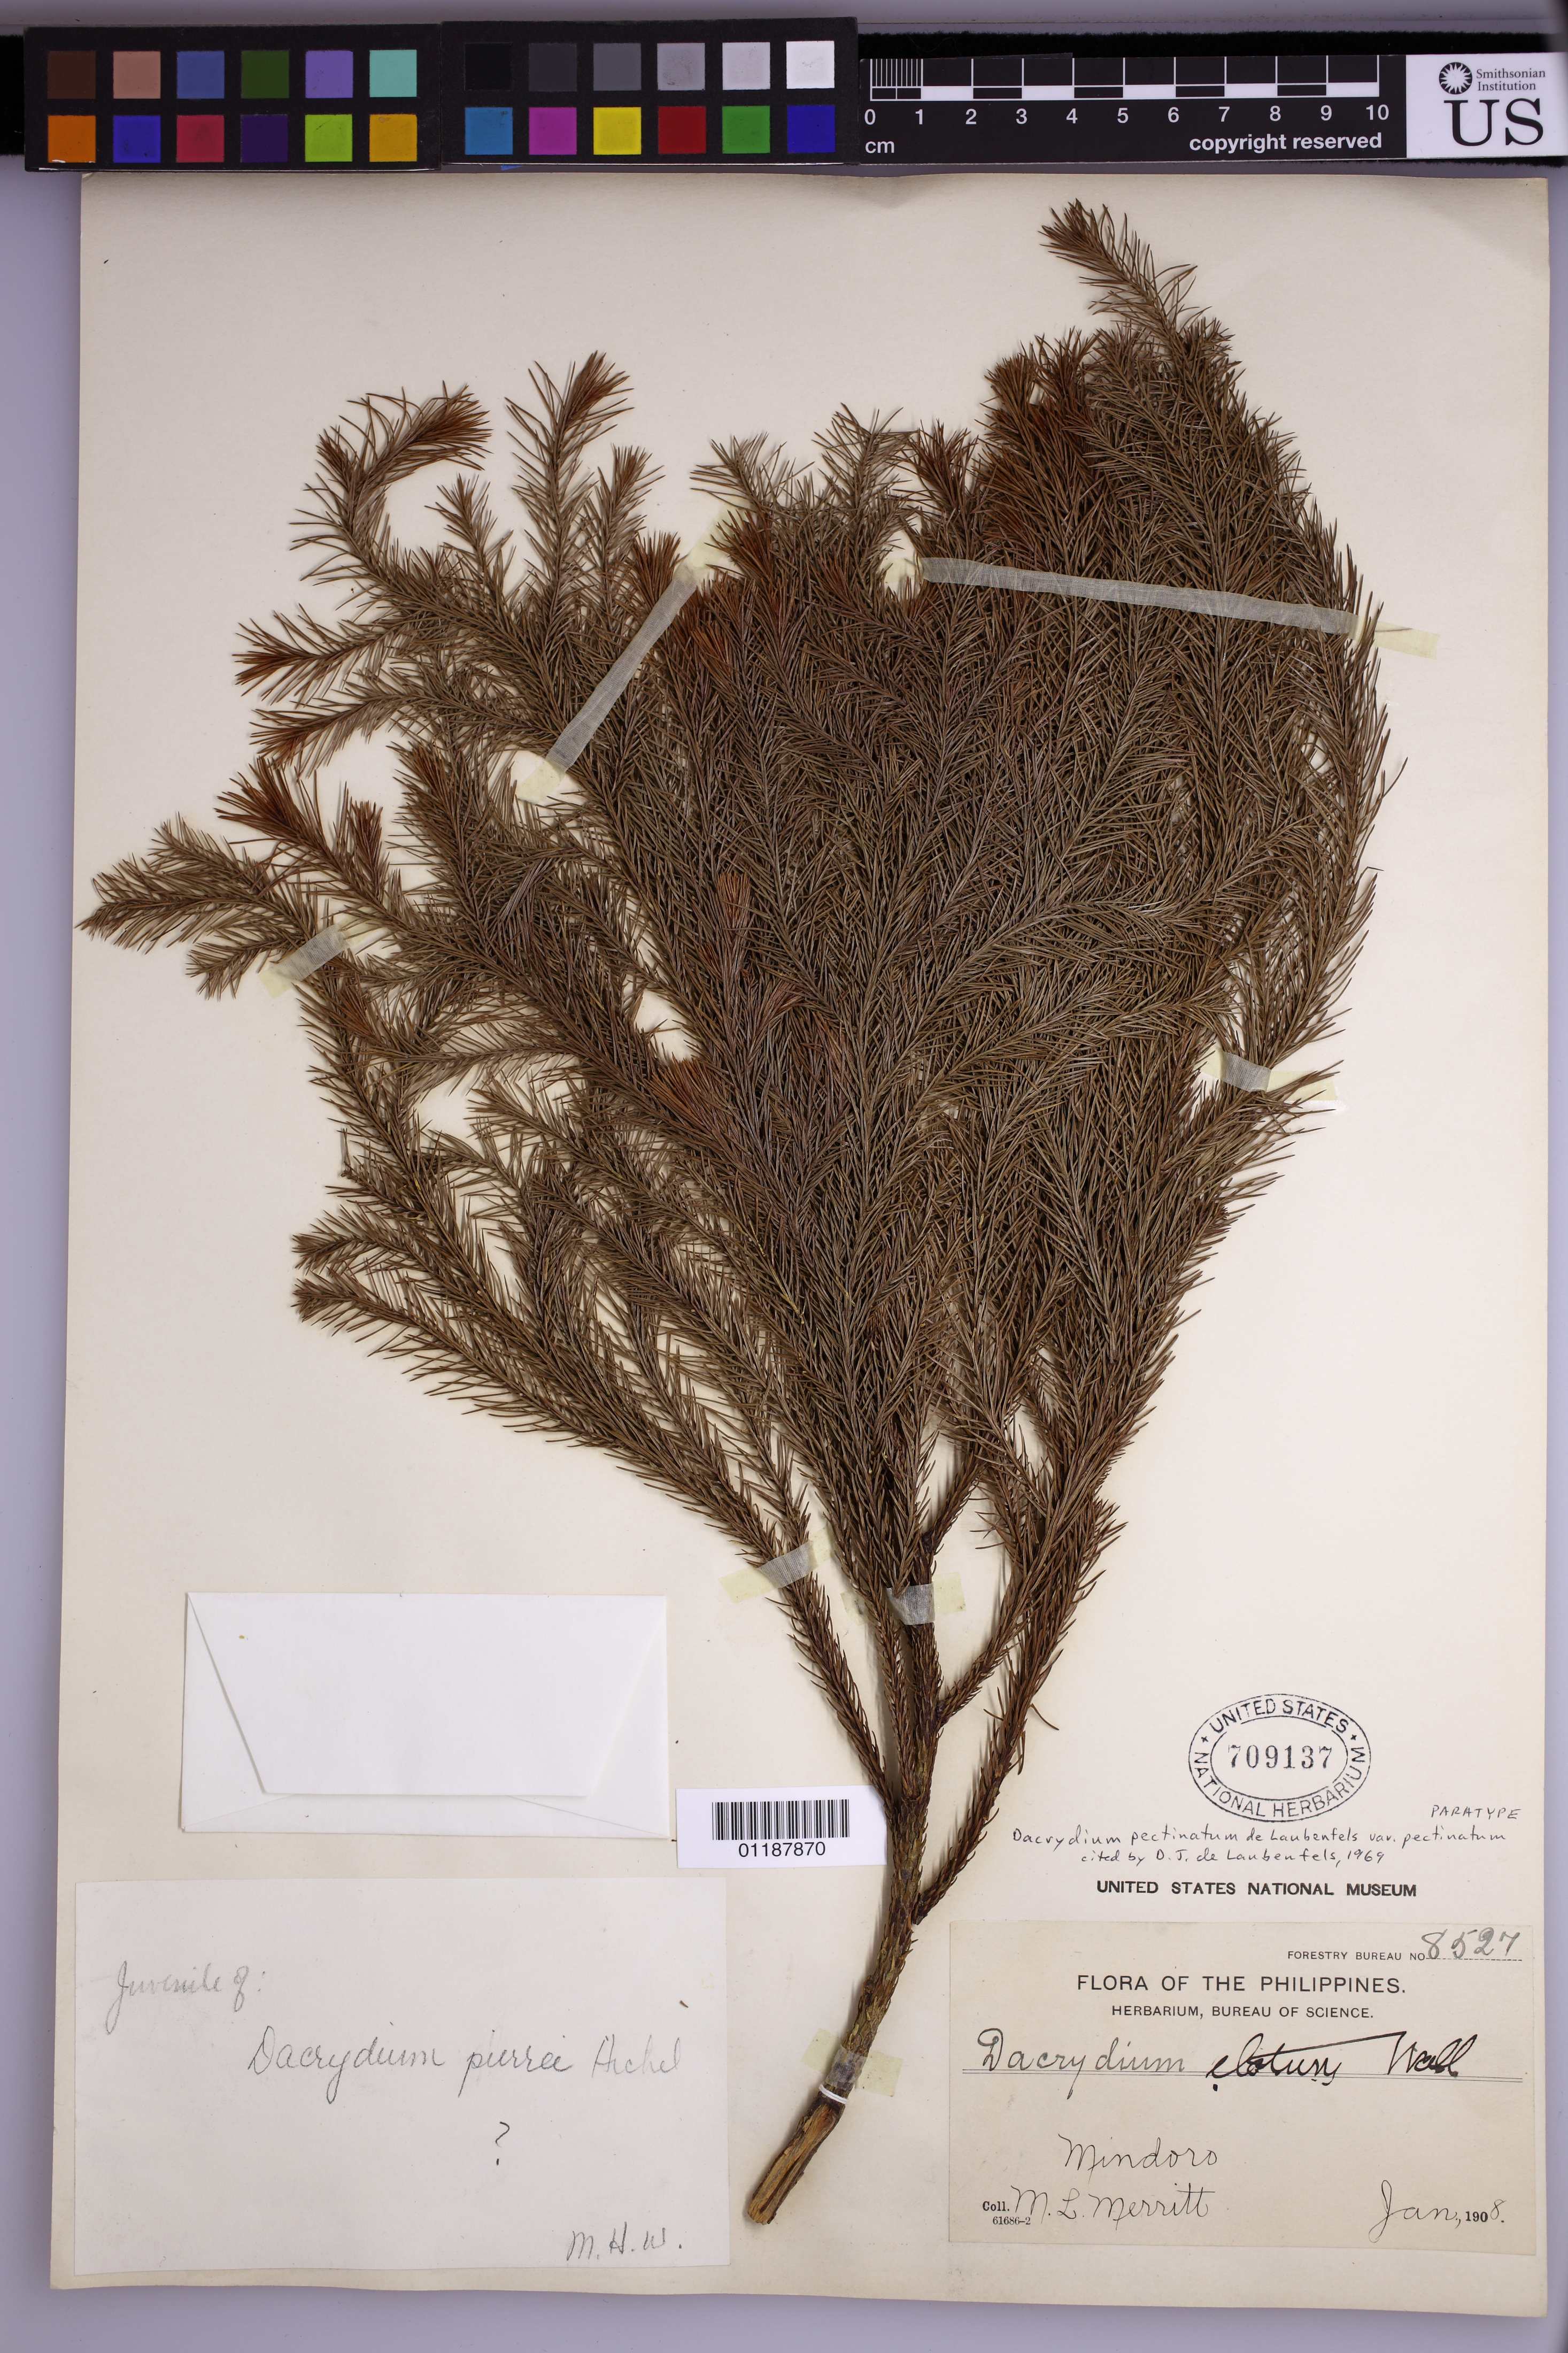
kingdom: Plantae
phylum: Tracheophyta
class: Pinopsida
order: Pinales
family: Podocarpaceae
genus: Dacrydium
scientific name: Dacrydium pectinatum var. pectinatum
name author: de Laub.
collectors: M. L. Merritt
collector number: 8527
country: Philippines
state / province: Mimaropa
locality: Mindoro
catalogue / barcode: US 709137